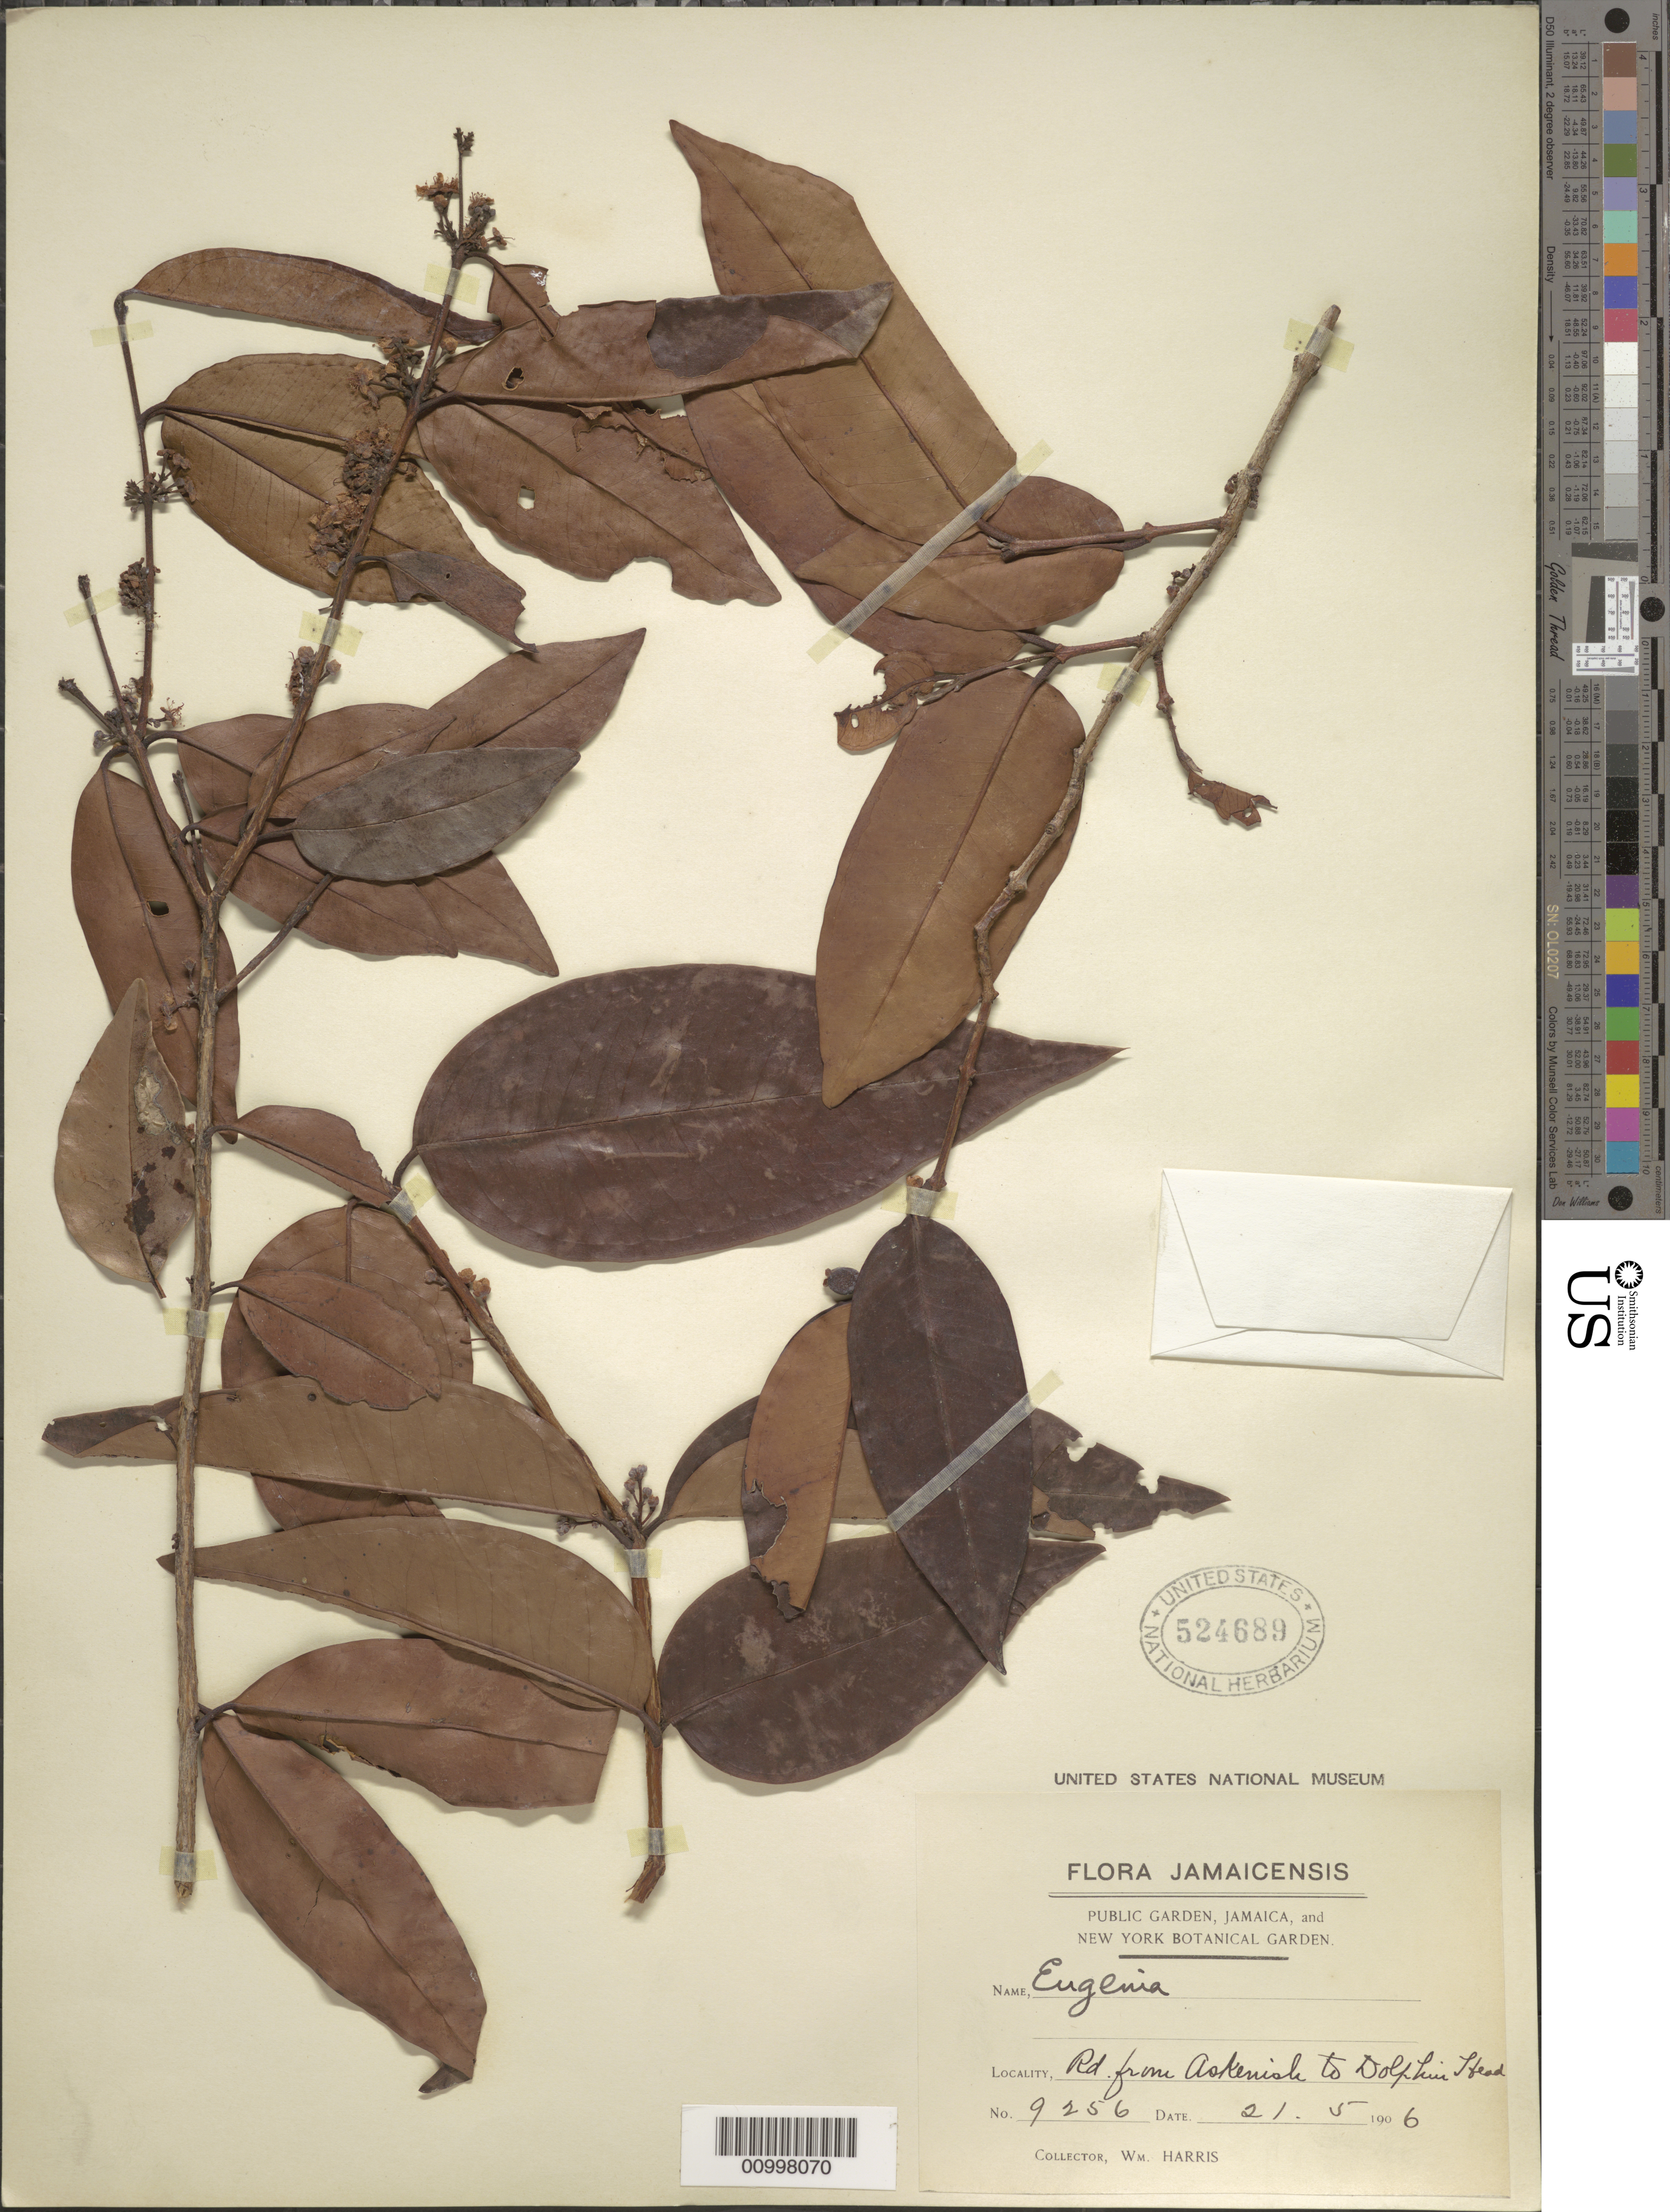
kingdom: Plantae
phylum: Tracheophyta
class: Magnoliopsida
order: Myrtales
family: Myrtaceae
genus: Eugenia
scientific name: Eugenia sp.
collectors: W. Harris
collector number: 9256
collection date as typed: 21 May 1906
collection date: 1906-05-21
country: Jamaica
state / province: Hanover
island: Jamaica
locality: Road from Askenish to Dolphin Head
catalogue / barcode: US 524689